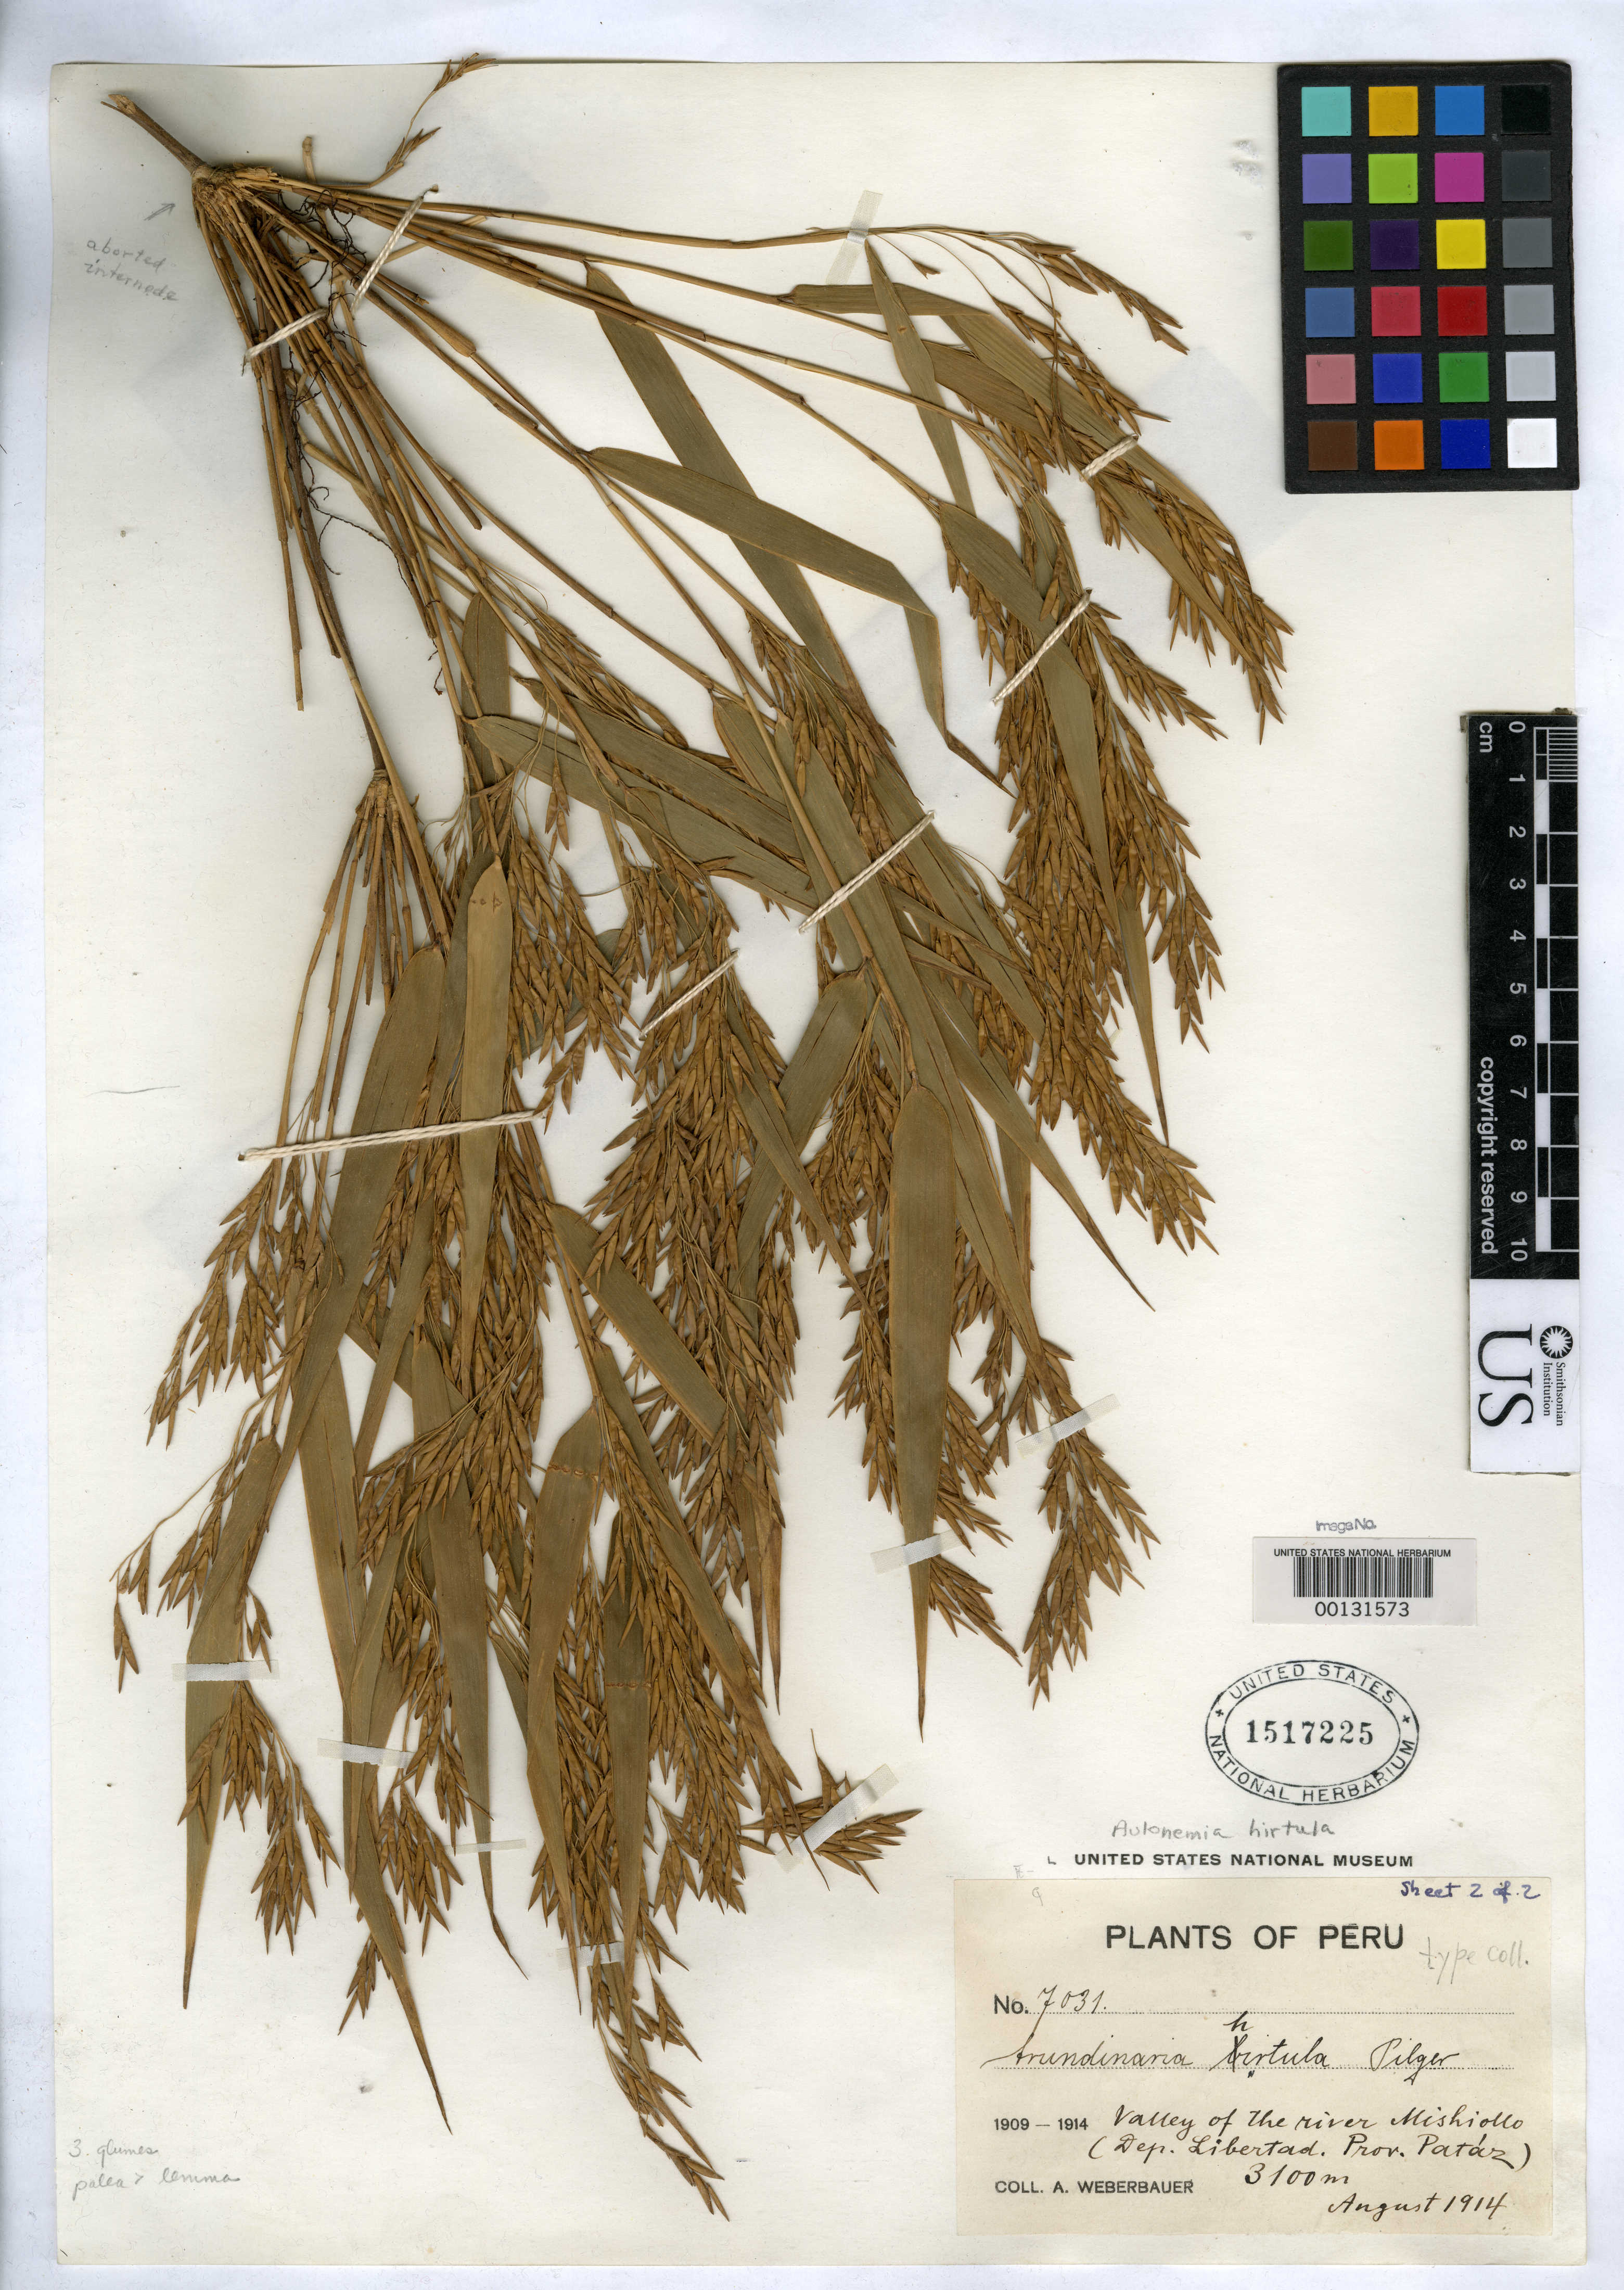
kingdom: Plantae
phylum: Tracheophyta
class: Liliopsida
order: Poales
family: Poaceae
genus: Arundinaria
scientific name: Arundinaria hirtula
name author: Pilg.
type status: Type Collection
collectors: A. Weberbauer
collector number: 7031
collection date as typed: Aug 1914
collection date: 1914-08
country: Peru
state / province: La Libertad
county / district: Pataz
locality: Talsystem des Mixiollo.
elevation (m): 3100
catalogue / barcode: US 1517225